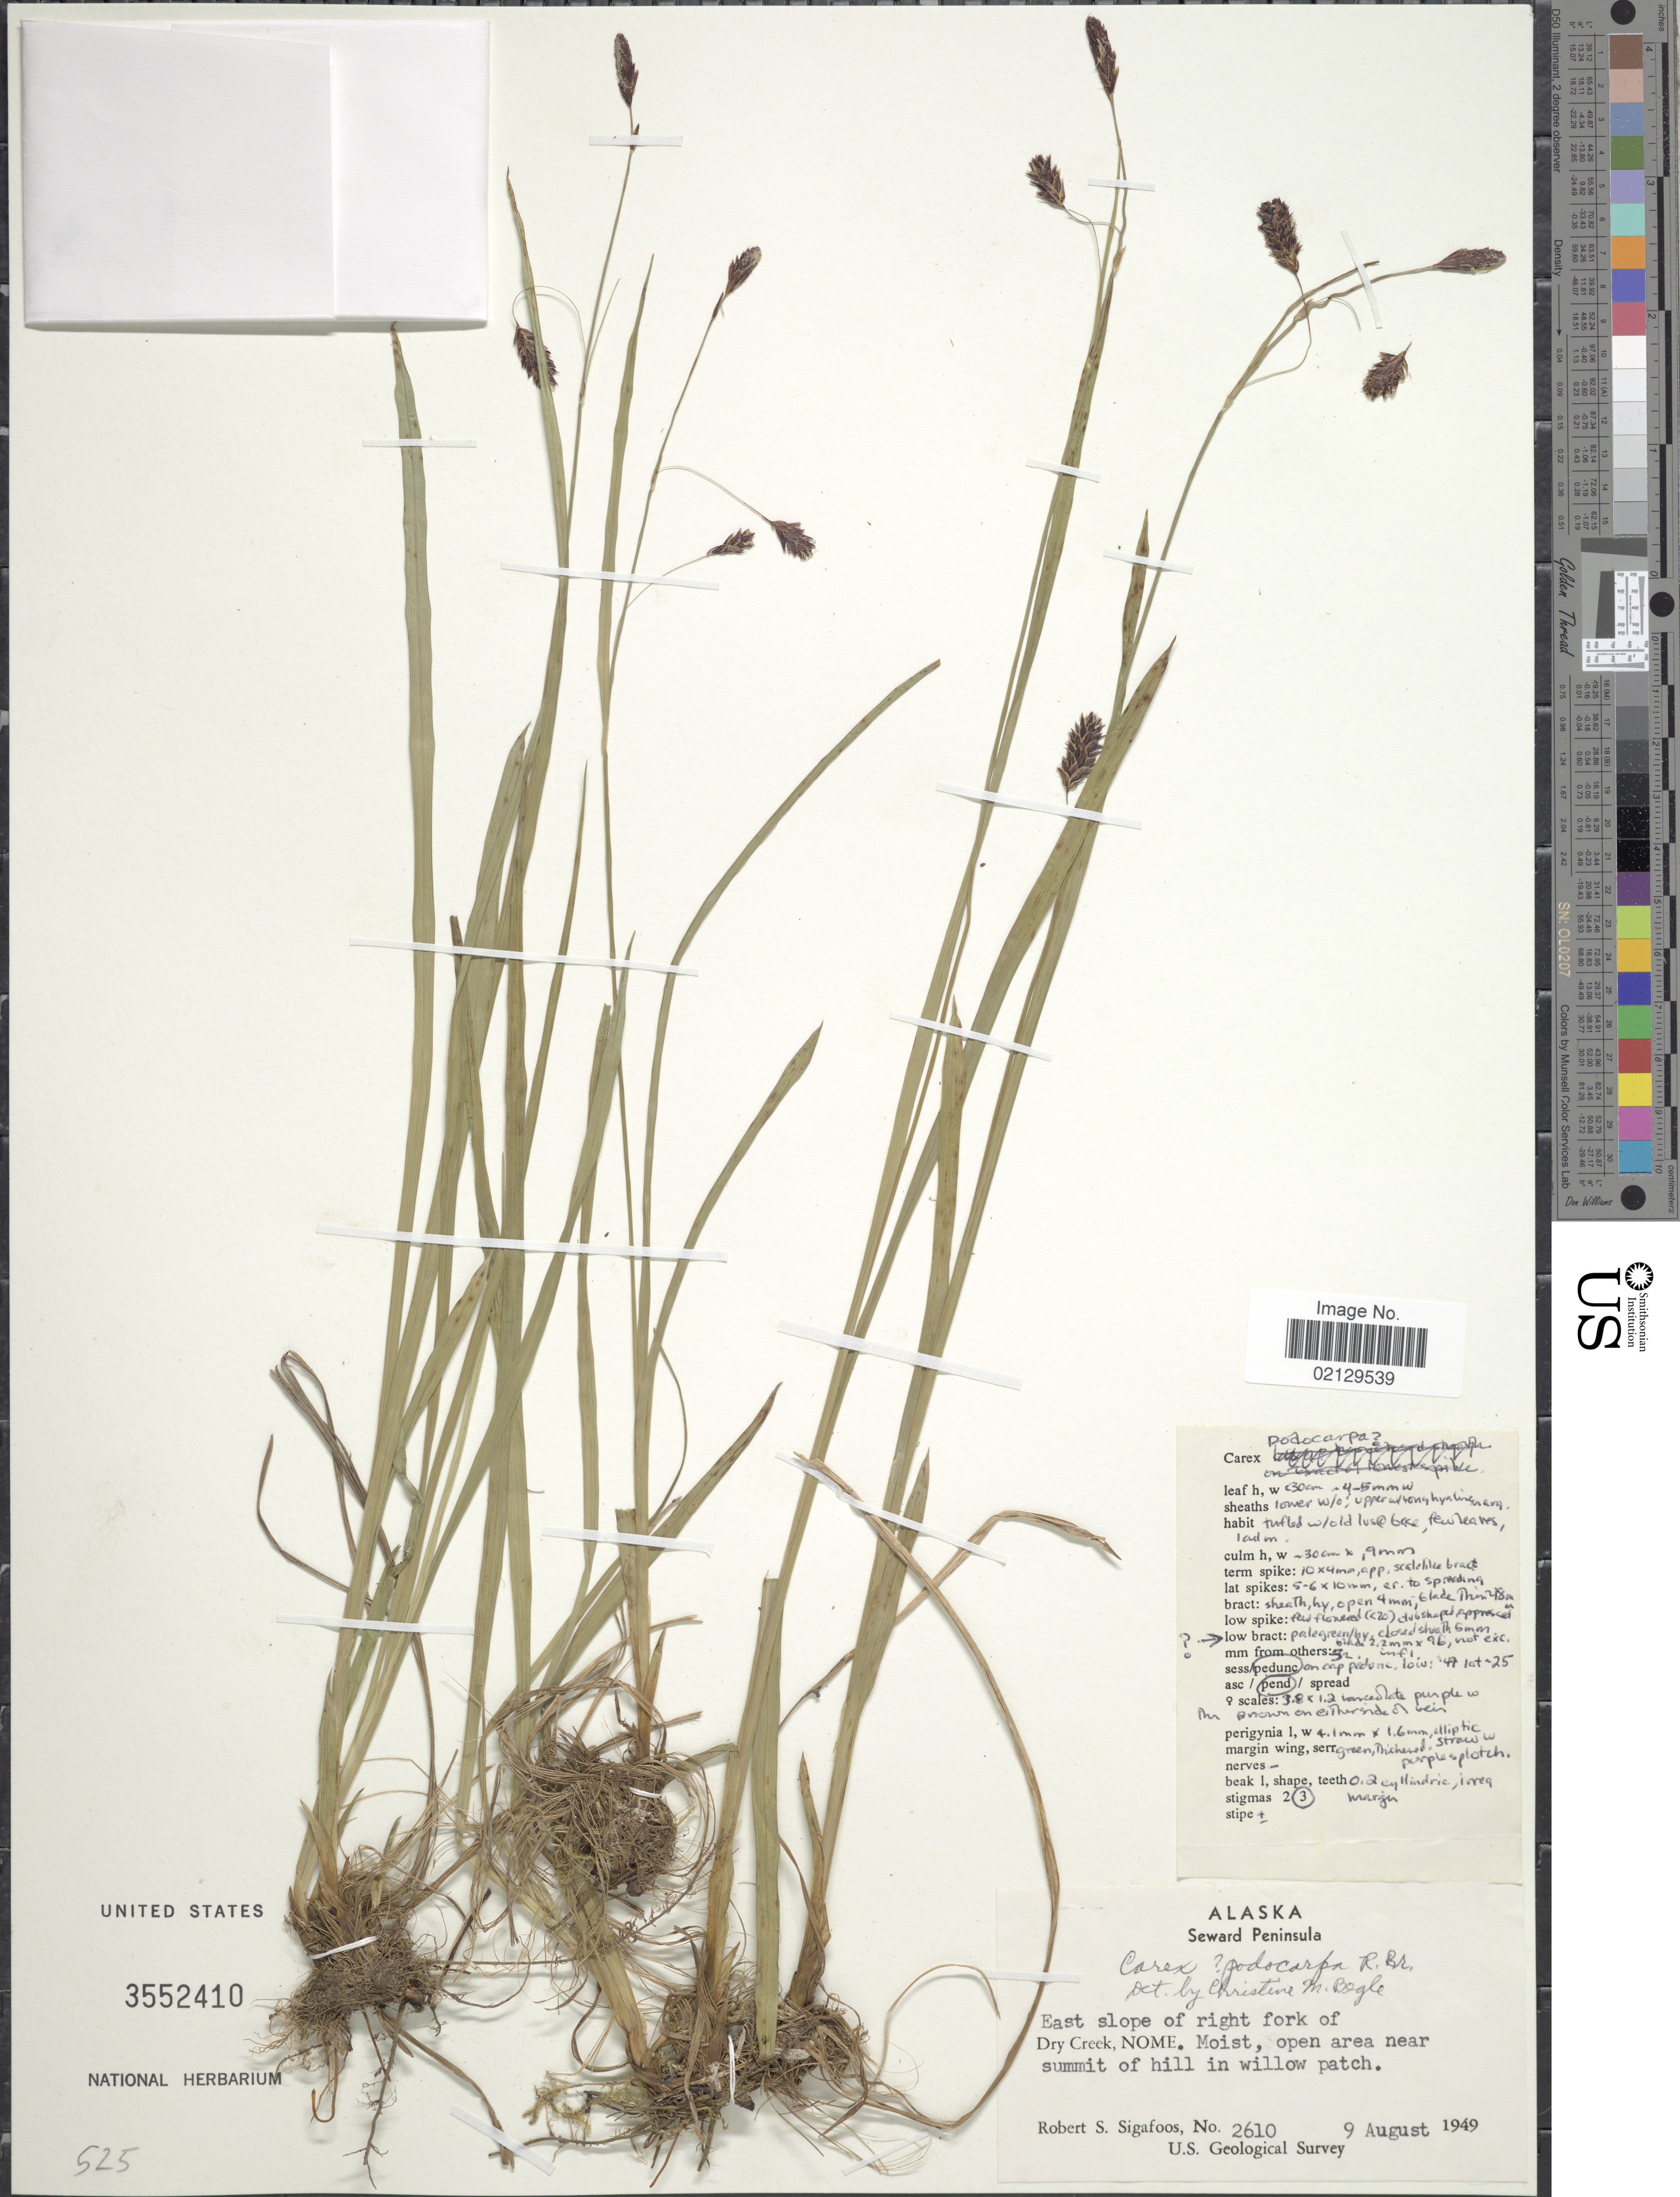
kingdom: Plantae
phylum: Tracheophyta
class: Liliopsida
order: Poales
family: Cyperaceae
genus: Carex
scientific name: Carex podocarpa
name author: R. Br.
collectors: R. Sigafoos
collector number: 2610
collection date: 1949-08-09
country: United States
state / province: Alaska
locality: Seward Peninsula, East slope of right fork of Dry Creek, Nome, open area near summit of hill in willow patch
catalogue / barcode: US 3552410